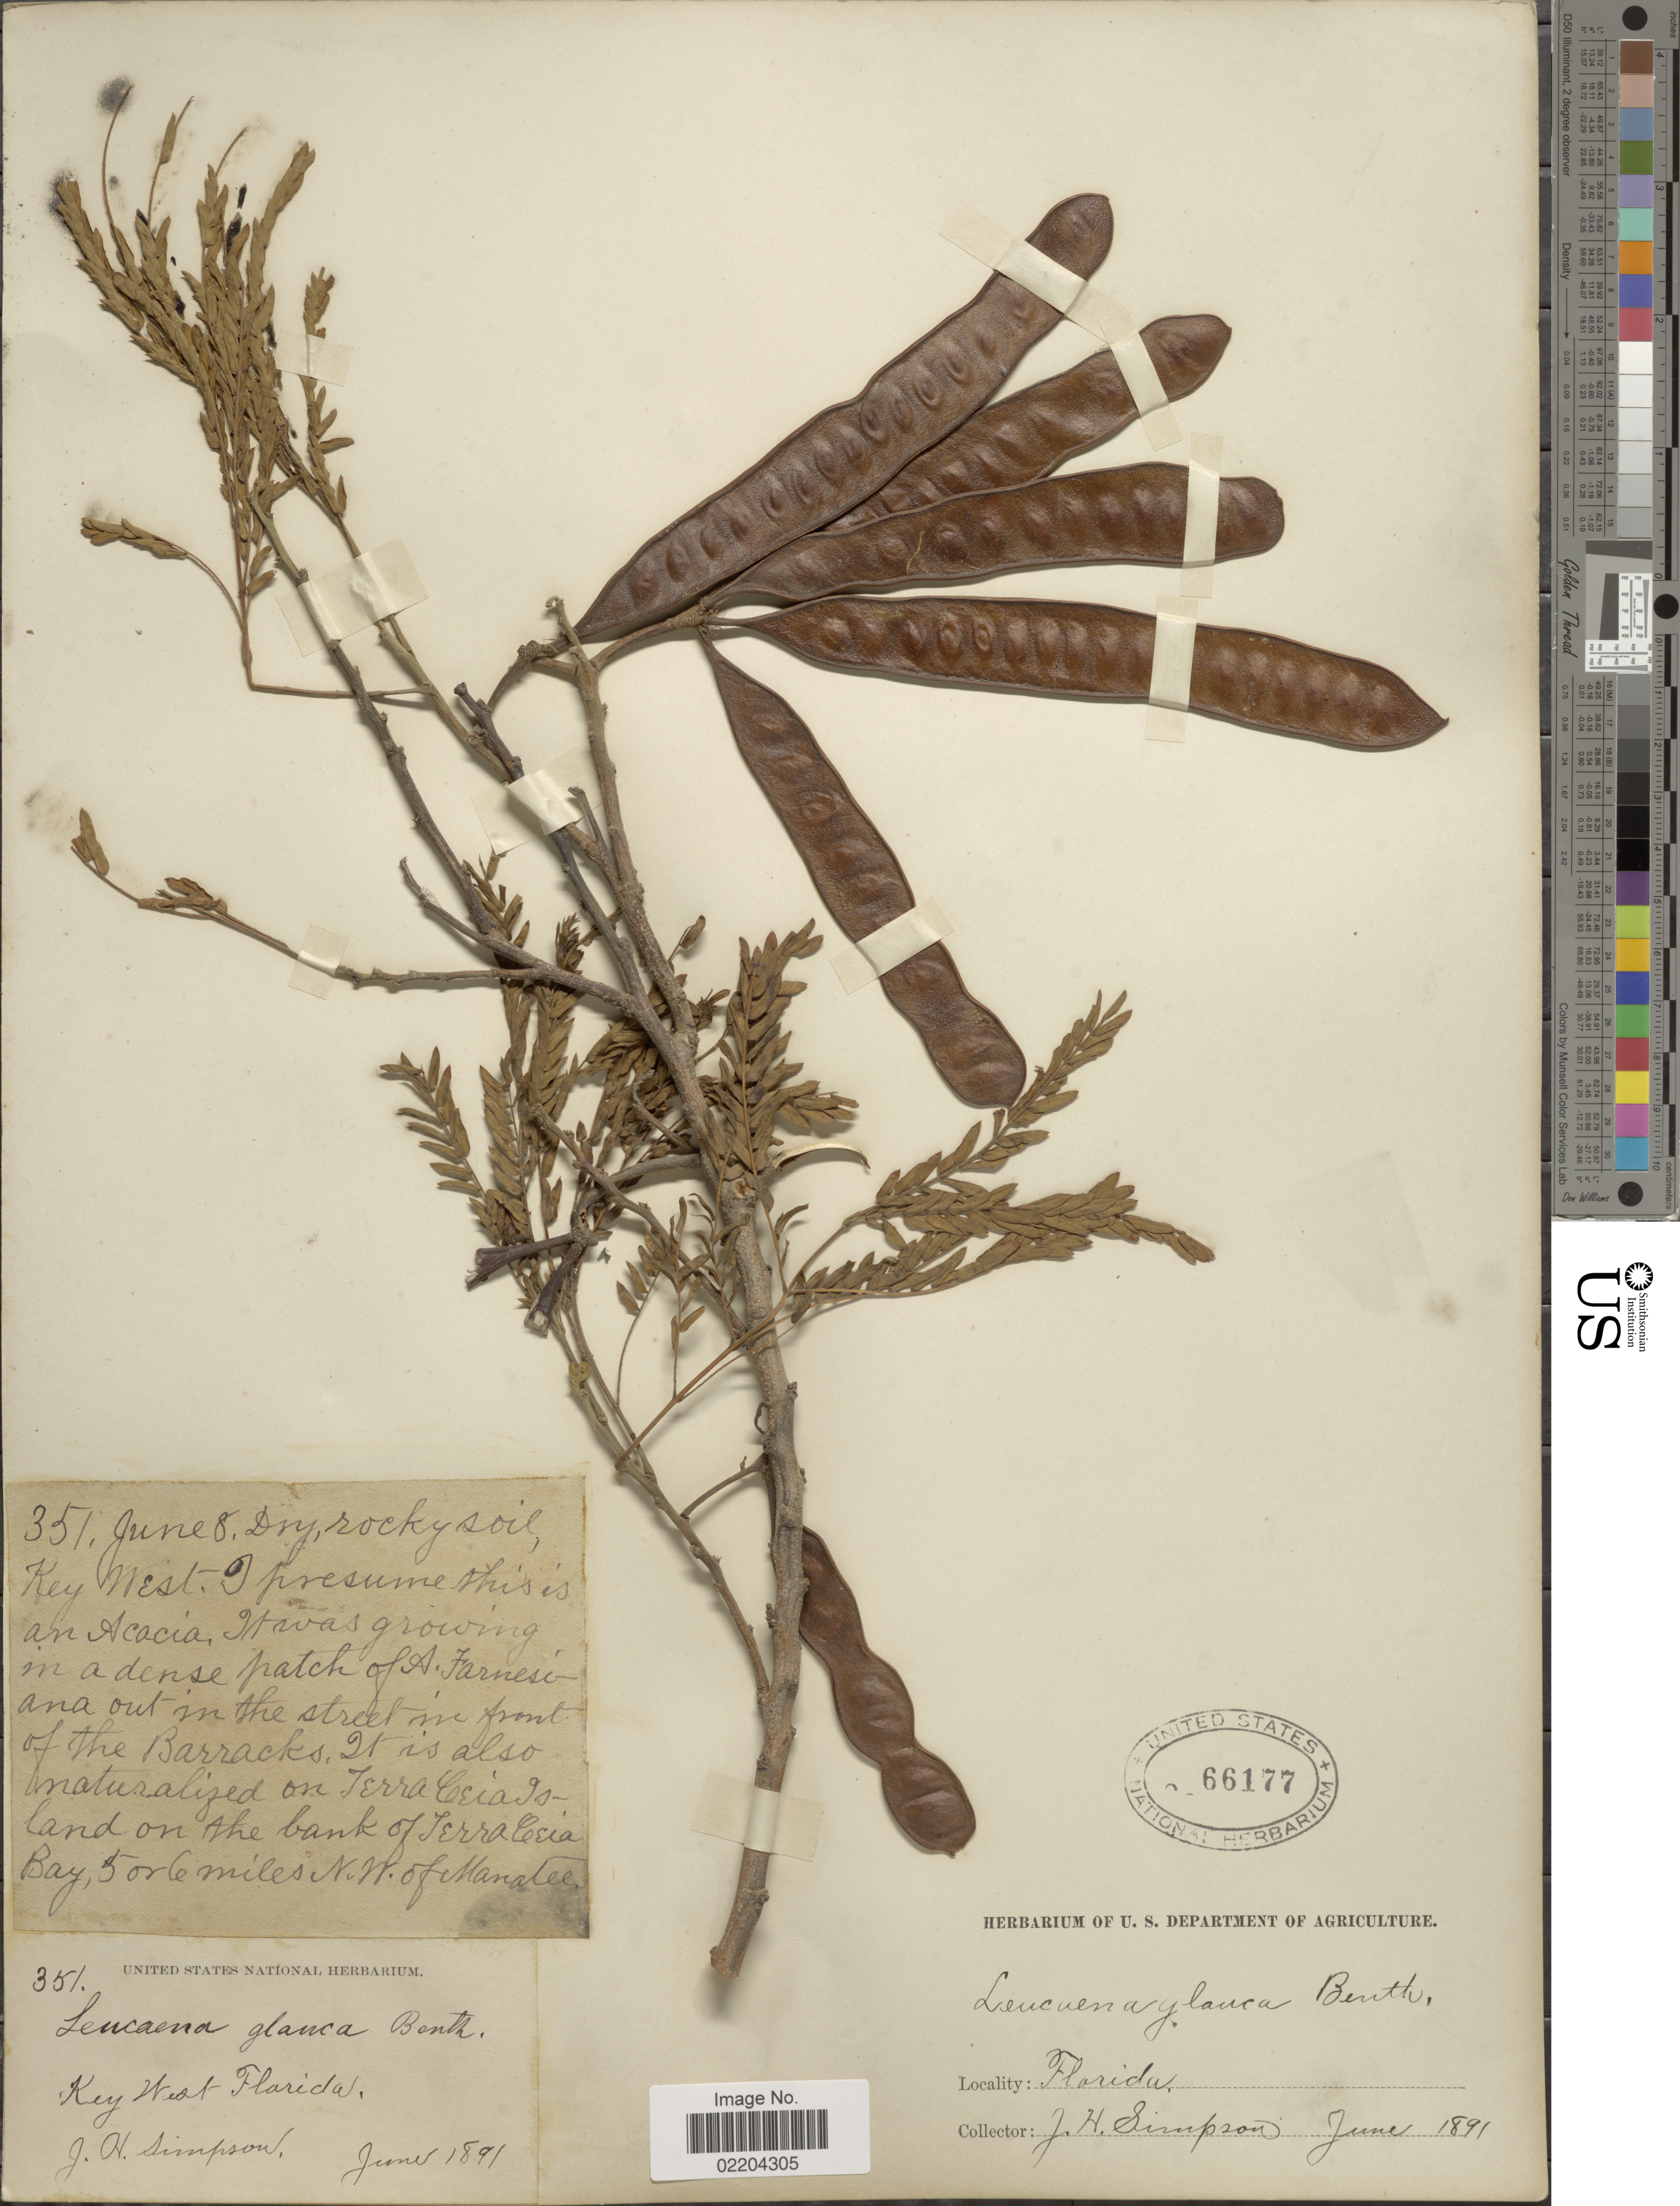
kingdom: Plantae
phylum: Tracheophyta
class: Magnoliopsida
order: Fabales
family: Fabaceae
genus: Leucaena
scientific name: Leucaena glauca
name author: (L.) Benth.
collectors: J. H. Simpson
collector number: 351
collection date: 1891-06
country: United States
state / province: Florida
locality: Key West City, Florida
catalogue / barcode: US 266177